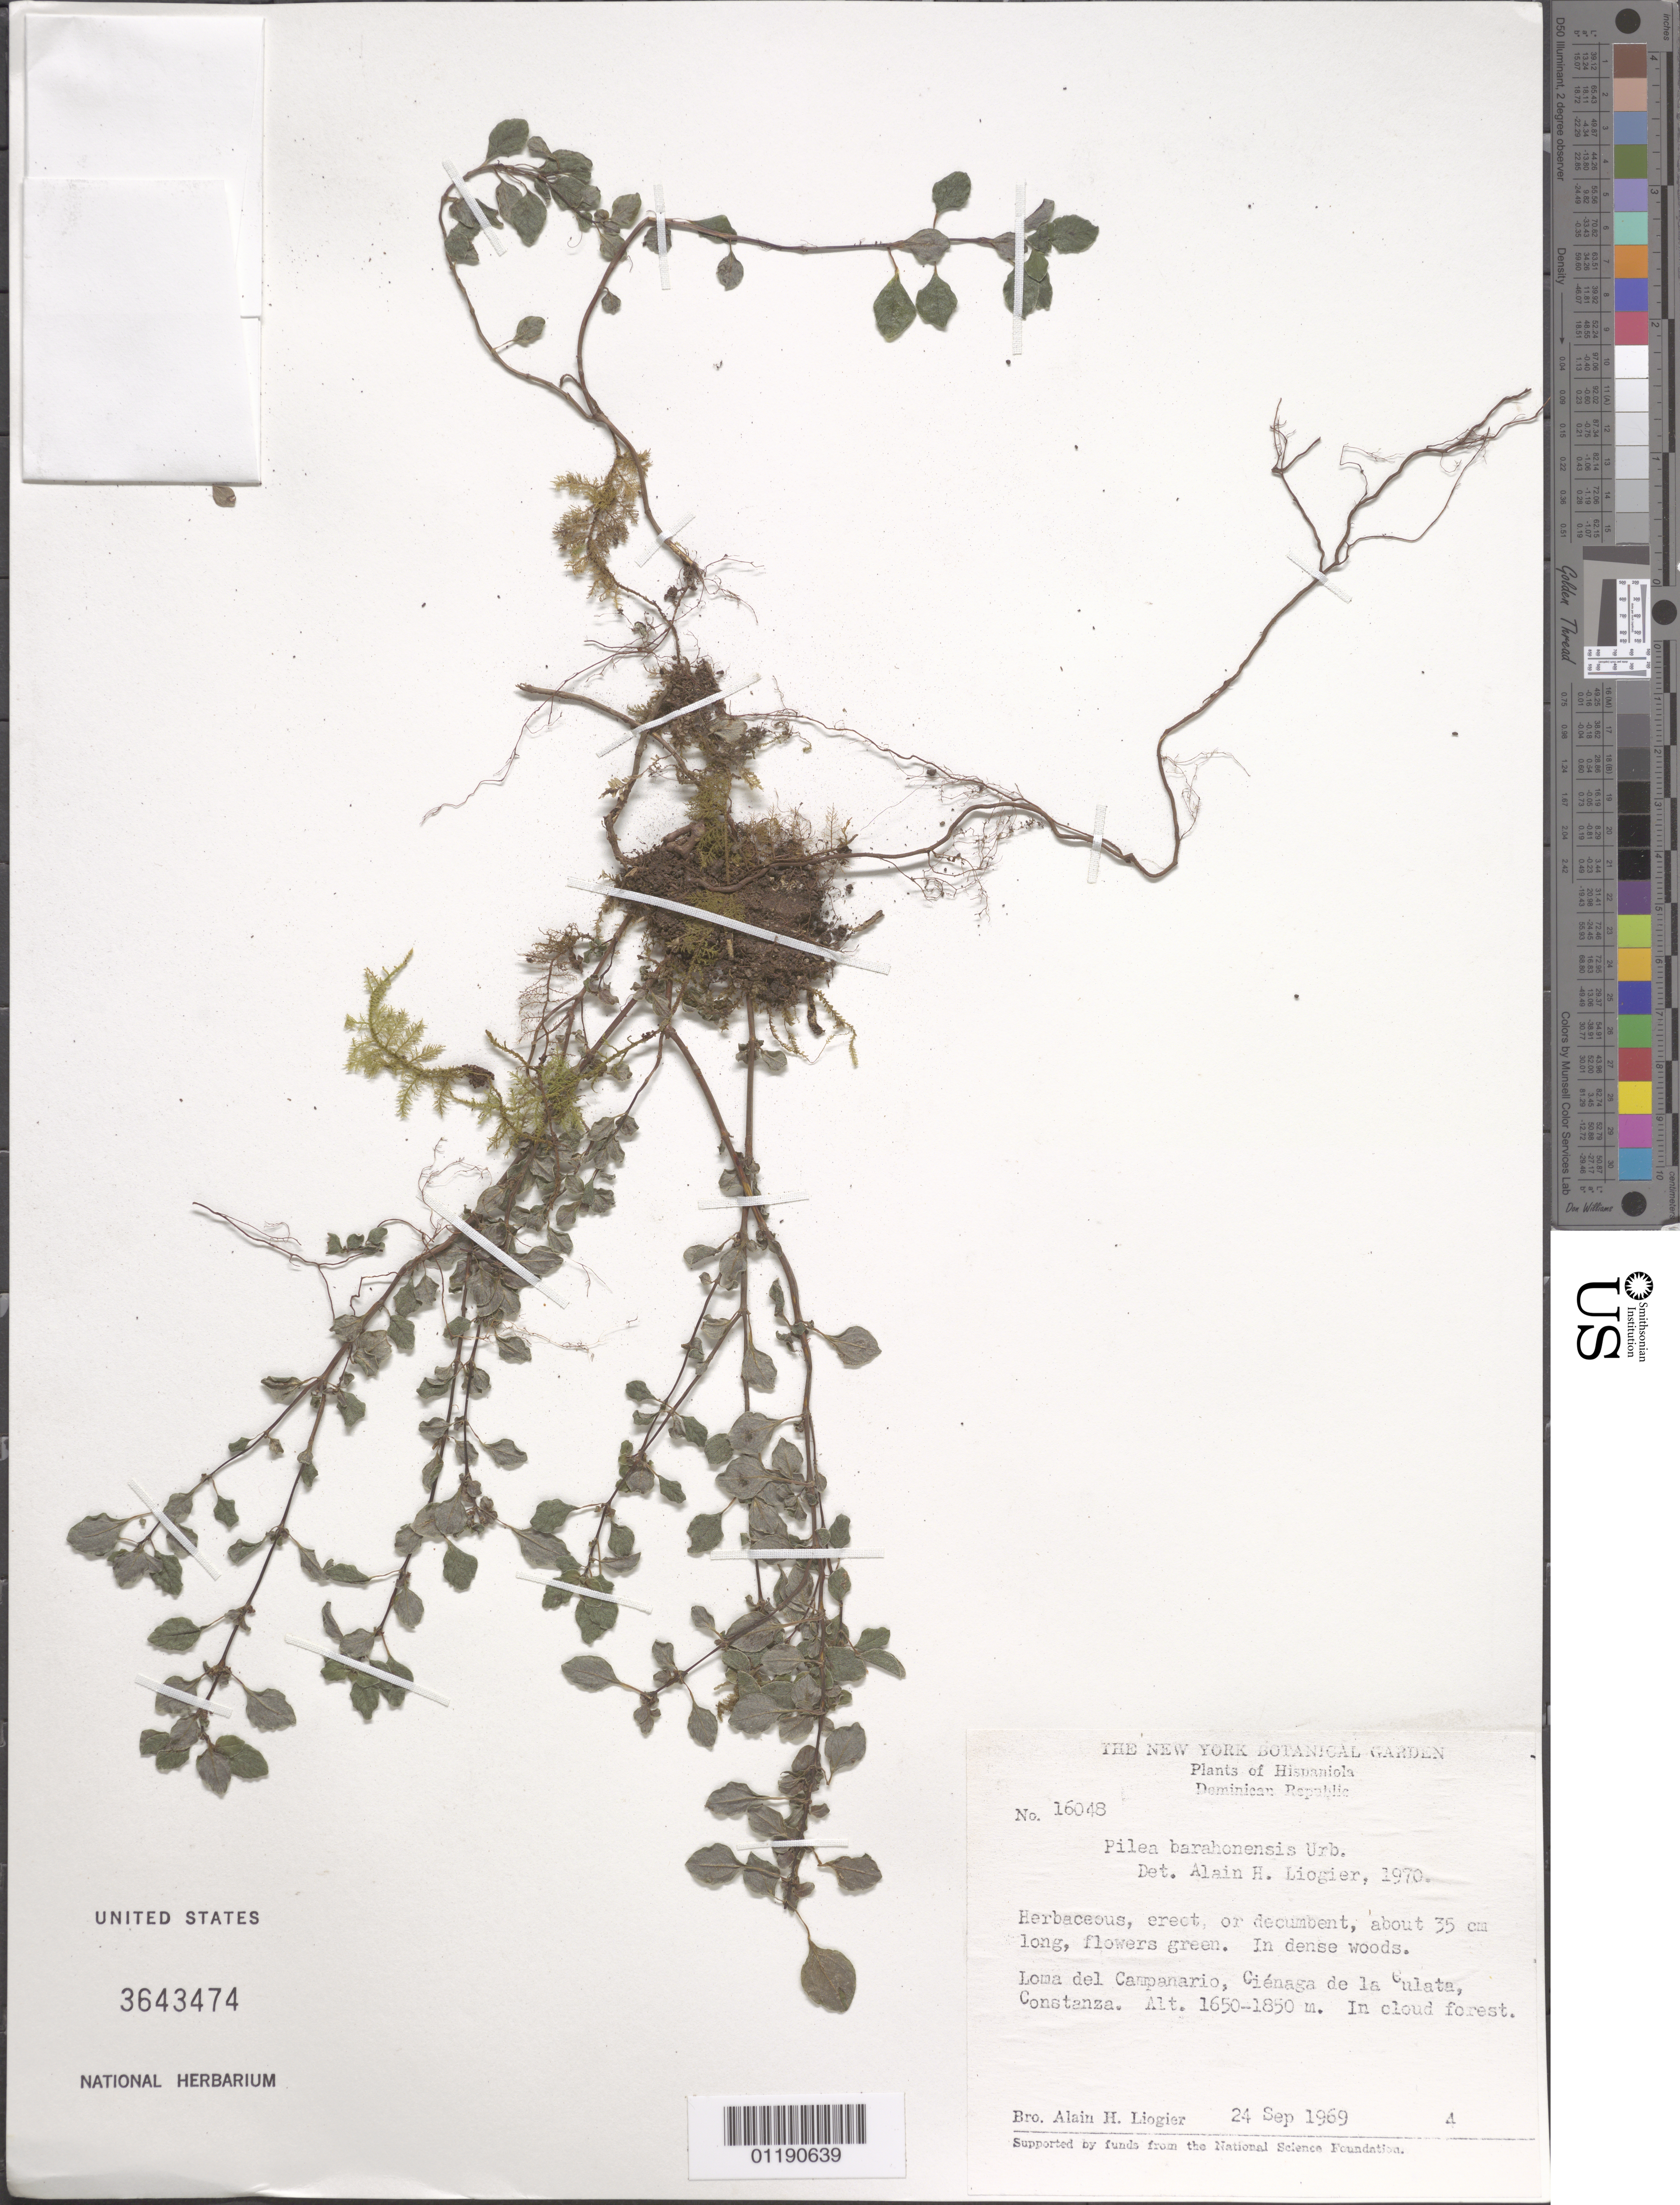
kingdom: Plantae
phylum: Tracheophyta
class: Magnoliopsida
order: Rosales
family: Urticaceae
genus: Pilea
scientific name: Pilea barahonensis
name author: Urb.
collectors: A. H. Liogier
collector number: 16048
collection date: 1969-09-24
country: Dominican Republic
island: Hispaniola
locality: Loma del Campanario, Ciénaga de la Culata, Constanza.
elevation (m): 1650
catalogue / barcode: US 3643474